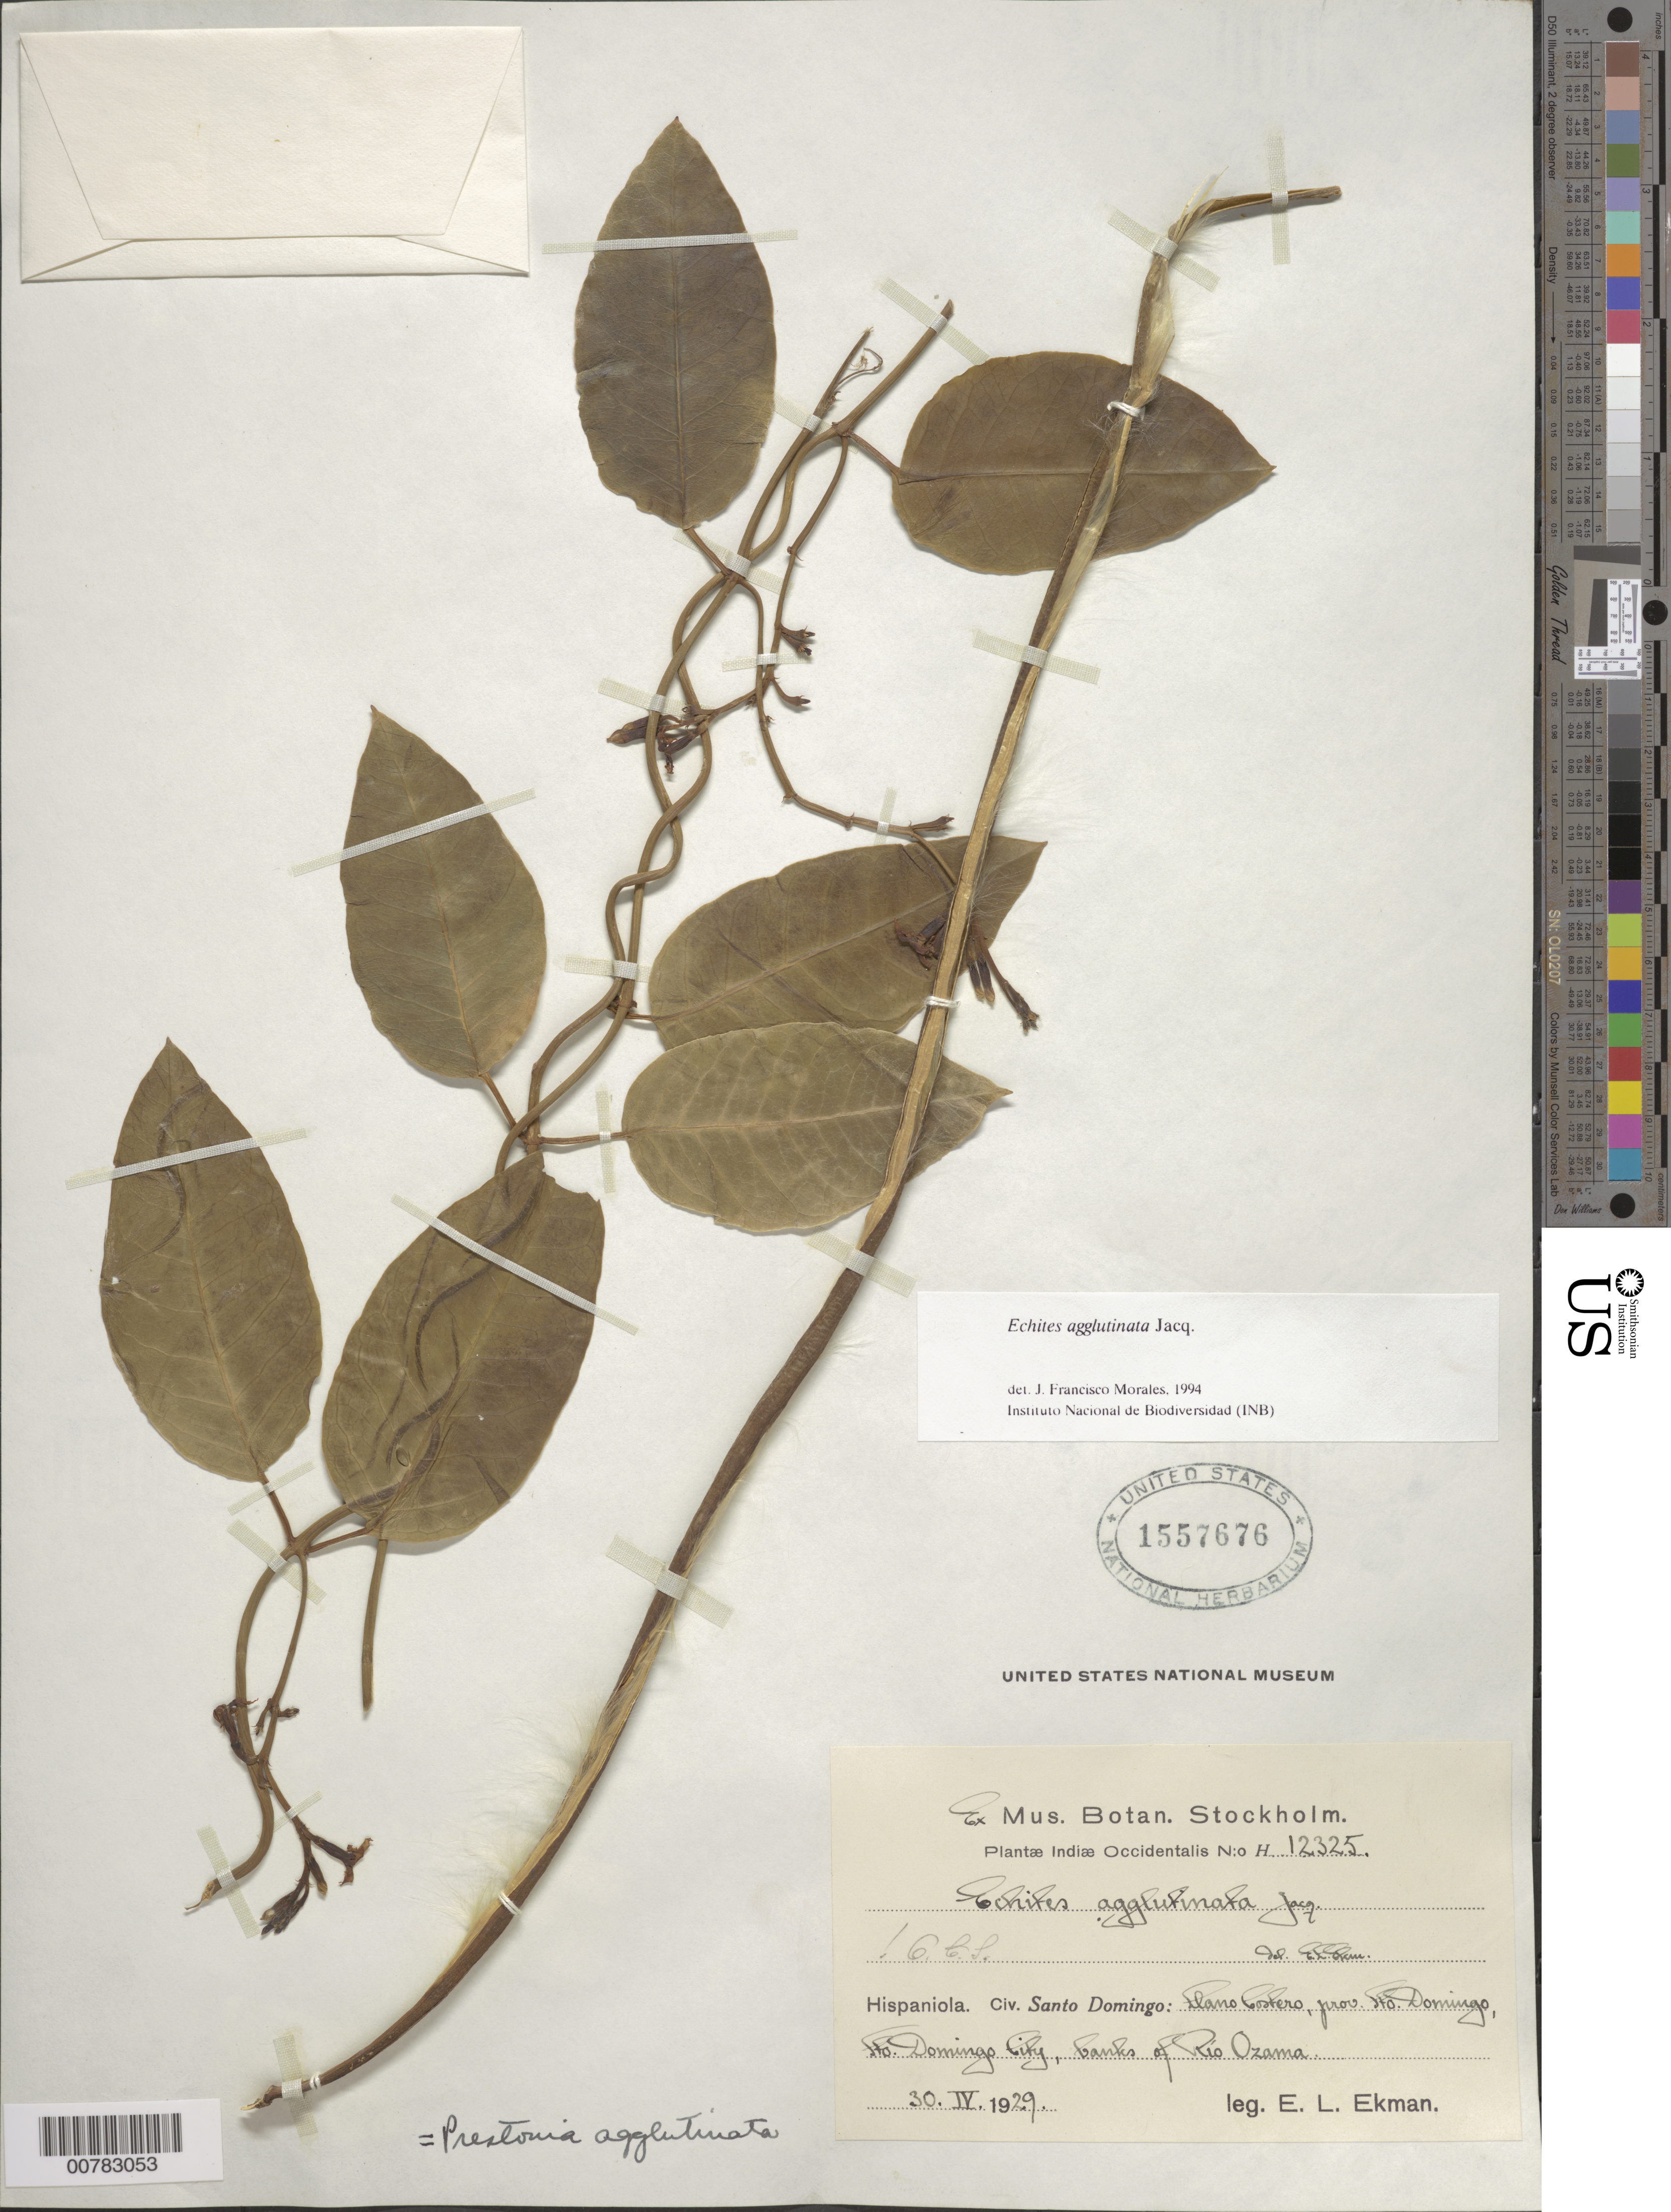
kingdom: Plantae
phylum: Tracheophyta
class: Magnoliopsida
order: Gentianales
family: Apocynaceae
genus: Echites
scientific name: Echites agglutinatus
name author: Jacq.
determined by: Morales, J. F.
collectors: E. L. Ekman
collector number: H 12325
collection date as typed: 30 Apr 1929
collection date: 1929-04-30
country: Dominican Republic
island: Hispaniola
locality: Province of Santo Domingo, Llano Costero, Santo Domingo City, banks of Ozama River.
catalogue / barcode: US 1557676